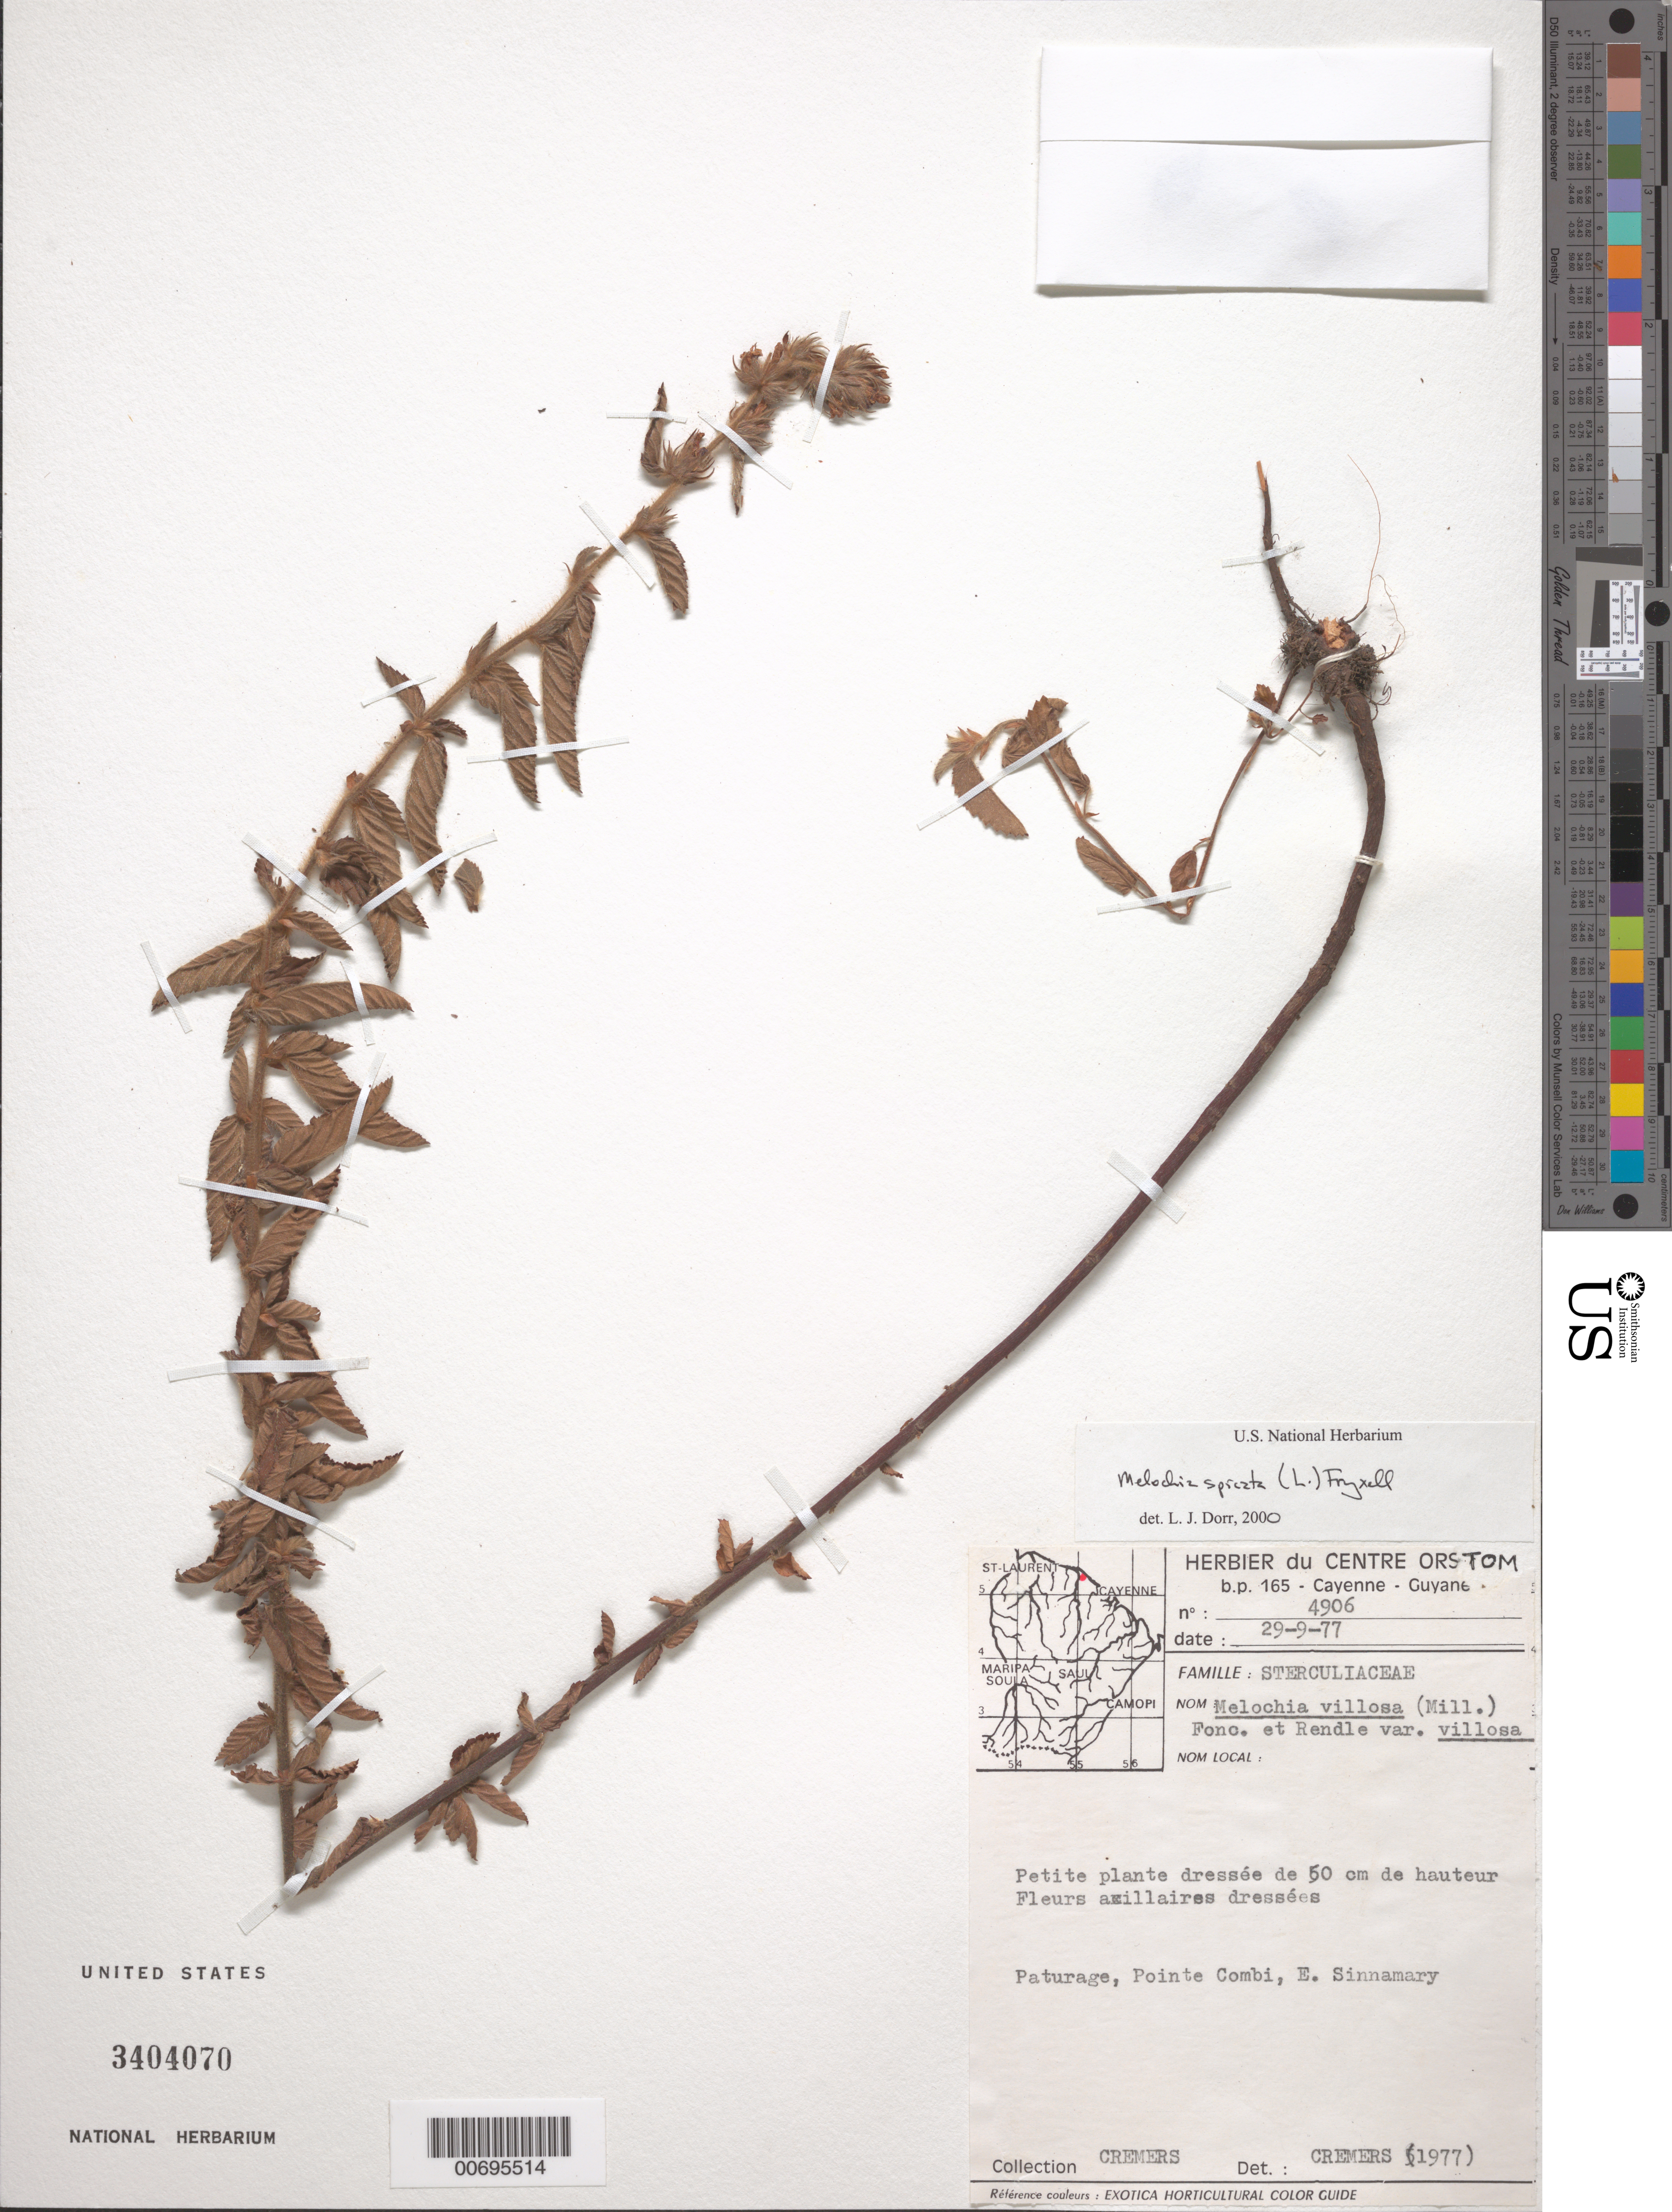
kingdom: Plantae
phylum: Tracheophyta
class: Magnoliopsida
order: Malvales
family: Malvaceae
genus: Melochia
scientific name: Melochia spicata var. spicata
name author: (L.) Fryxell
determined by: Dorr, L. J., (BOT), Smithsonian Institution - National Museum of Natural History (UNITED STATES)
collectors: G. Cremers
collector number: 4906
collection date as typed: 29-Sep-77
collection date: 1977-09-29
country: French Guiana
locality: Paturage, Pointe Combi, E. Sinnamary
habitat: Pasture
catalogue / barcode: US 3404070